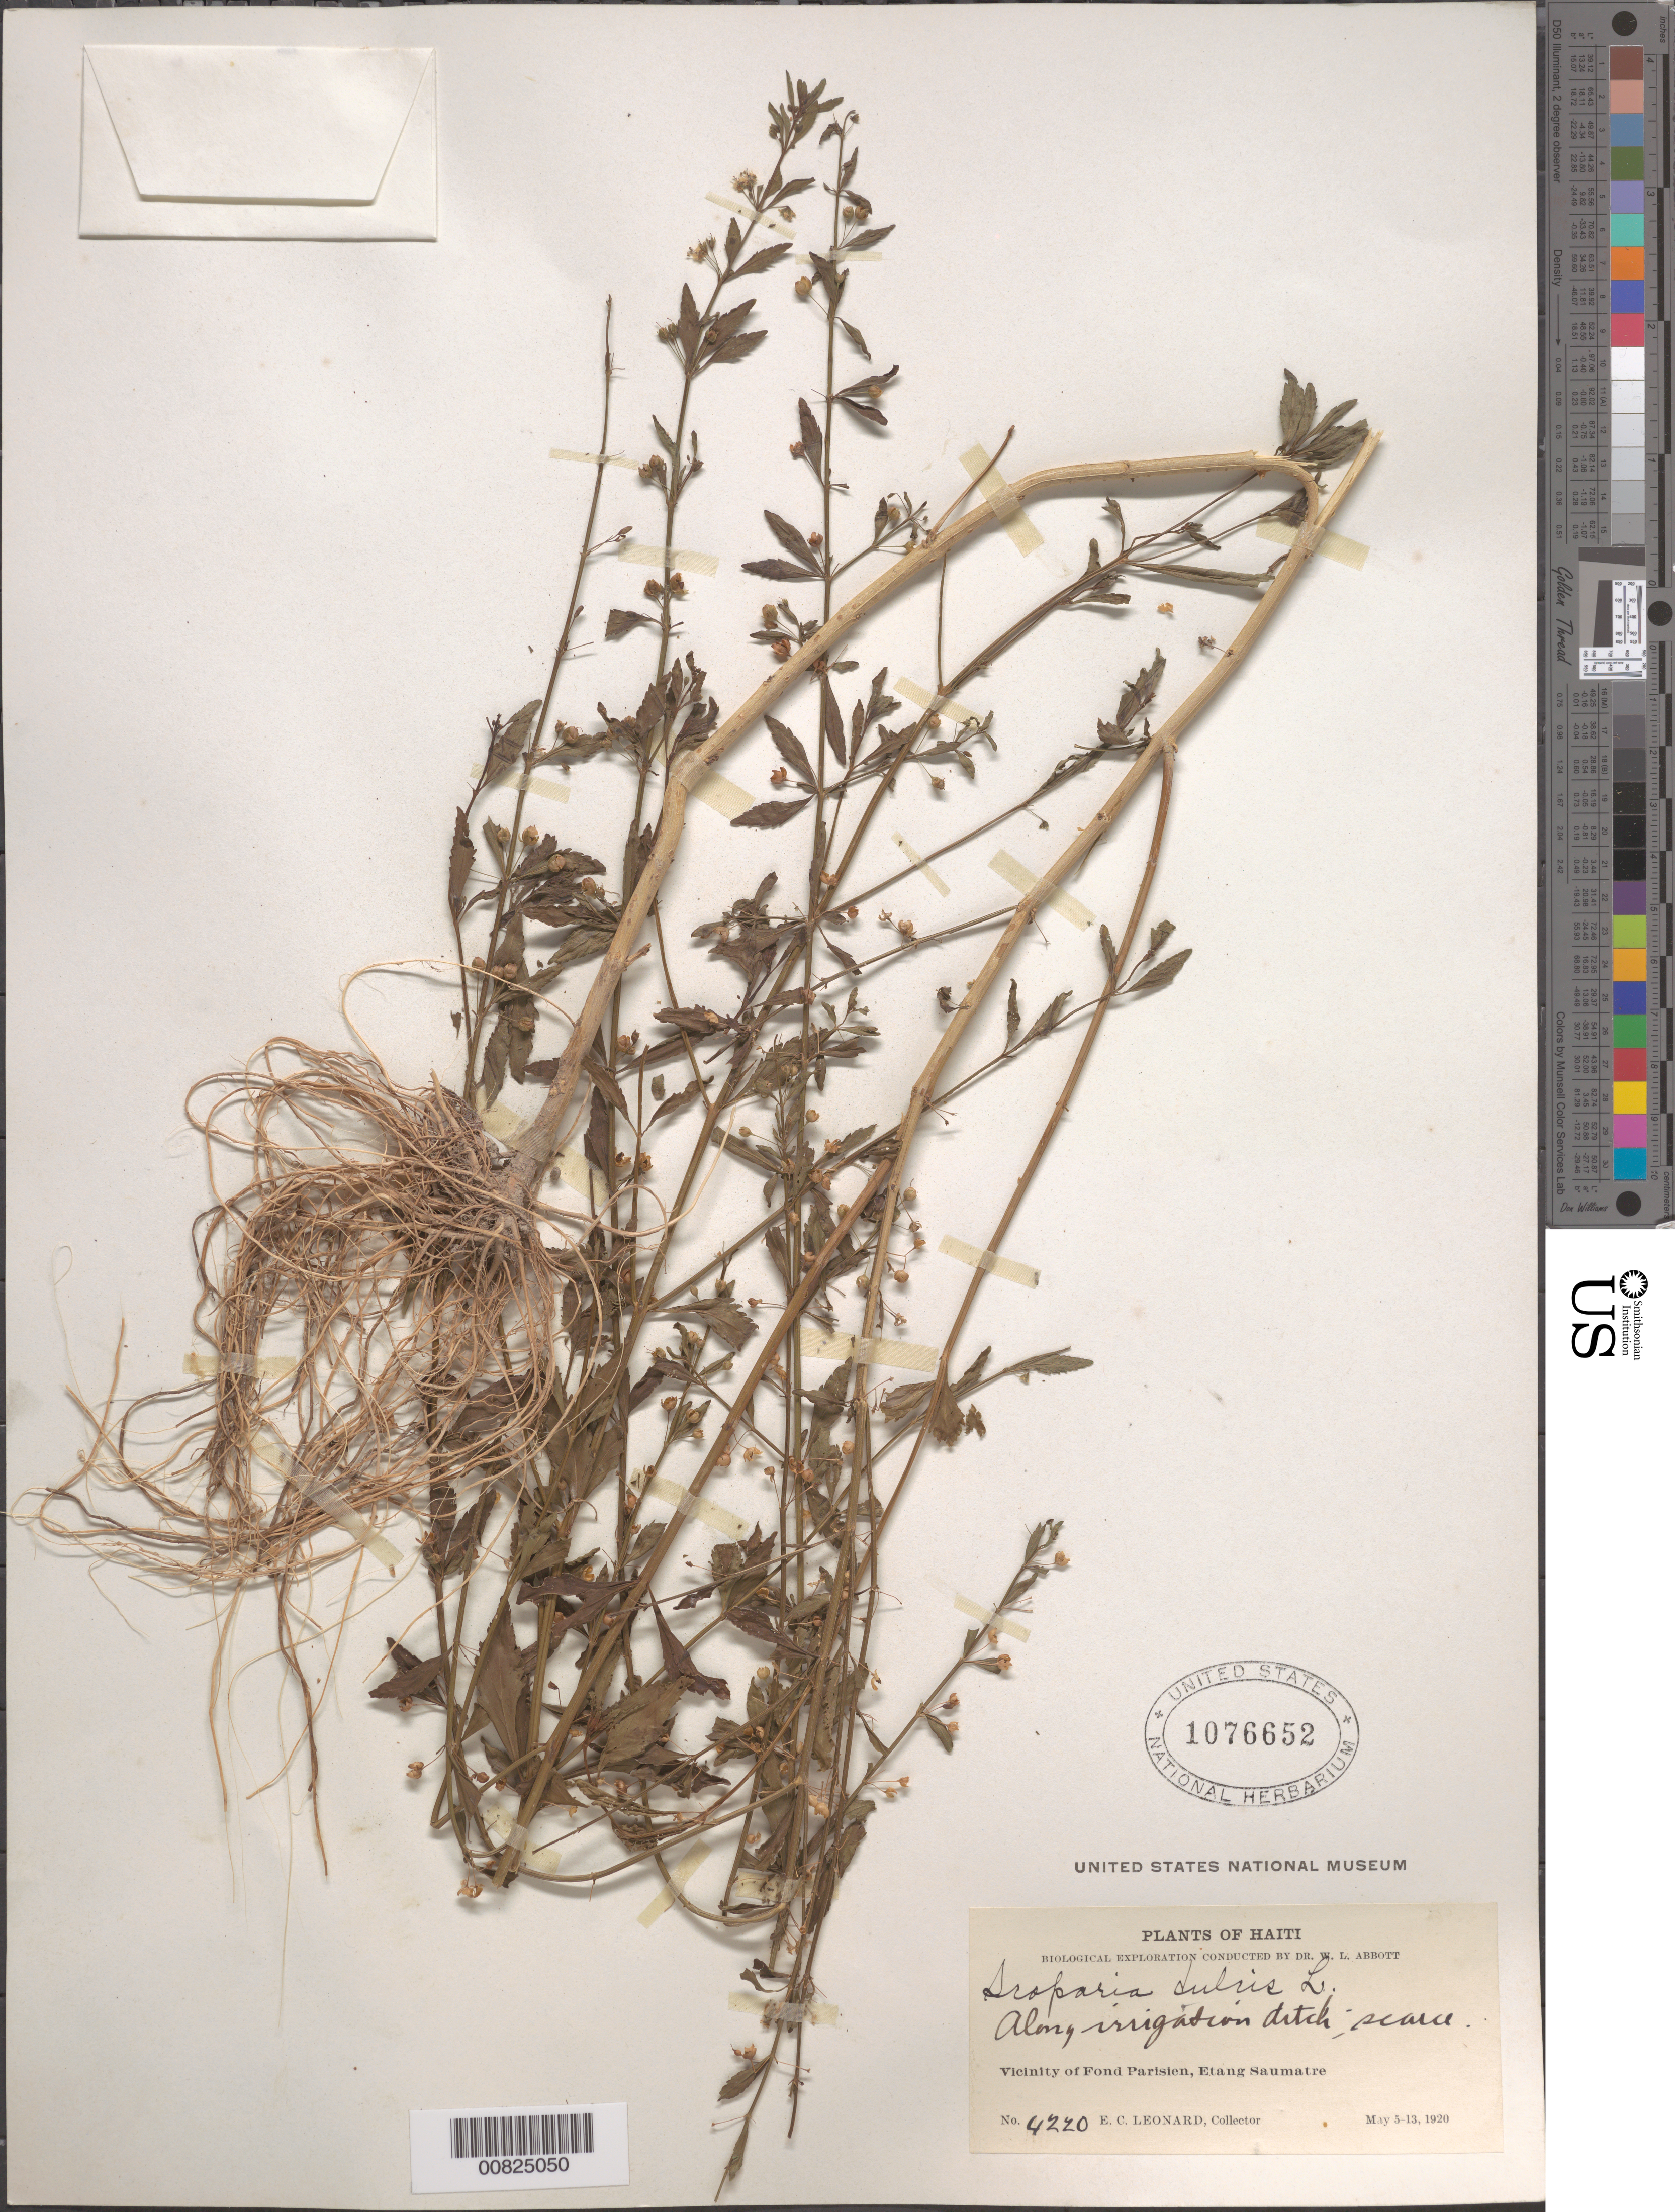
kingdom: Plantae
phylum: Tracheophyta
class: Magnoliopsida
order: Lamiales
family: Plantaginaceae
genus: Scoparia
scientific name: Scoparia dulcis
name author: L.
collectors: E. C. Leonard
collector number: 4220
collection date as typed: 05 May 1920 to 13 May 1920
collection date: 1920-05-05/1920-05-13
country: Haiti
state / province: Ouest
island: Hispaniola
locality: Vicinity of Fond Parisien, Etang Saumatre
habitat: Along irrigatin ditch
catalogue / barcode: US 1076652